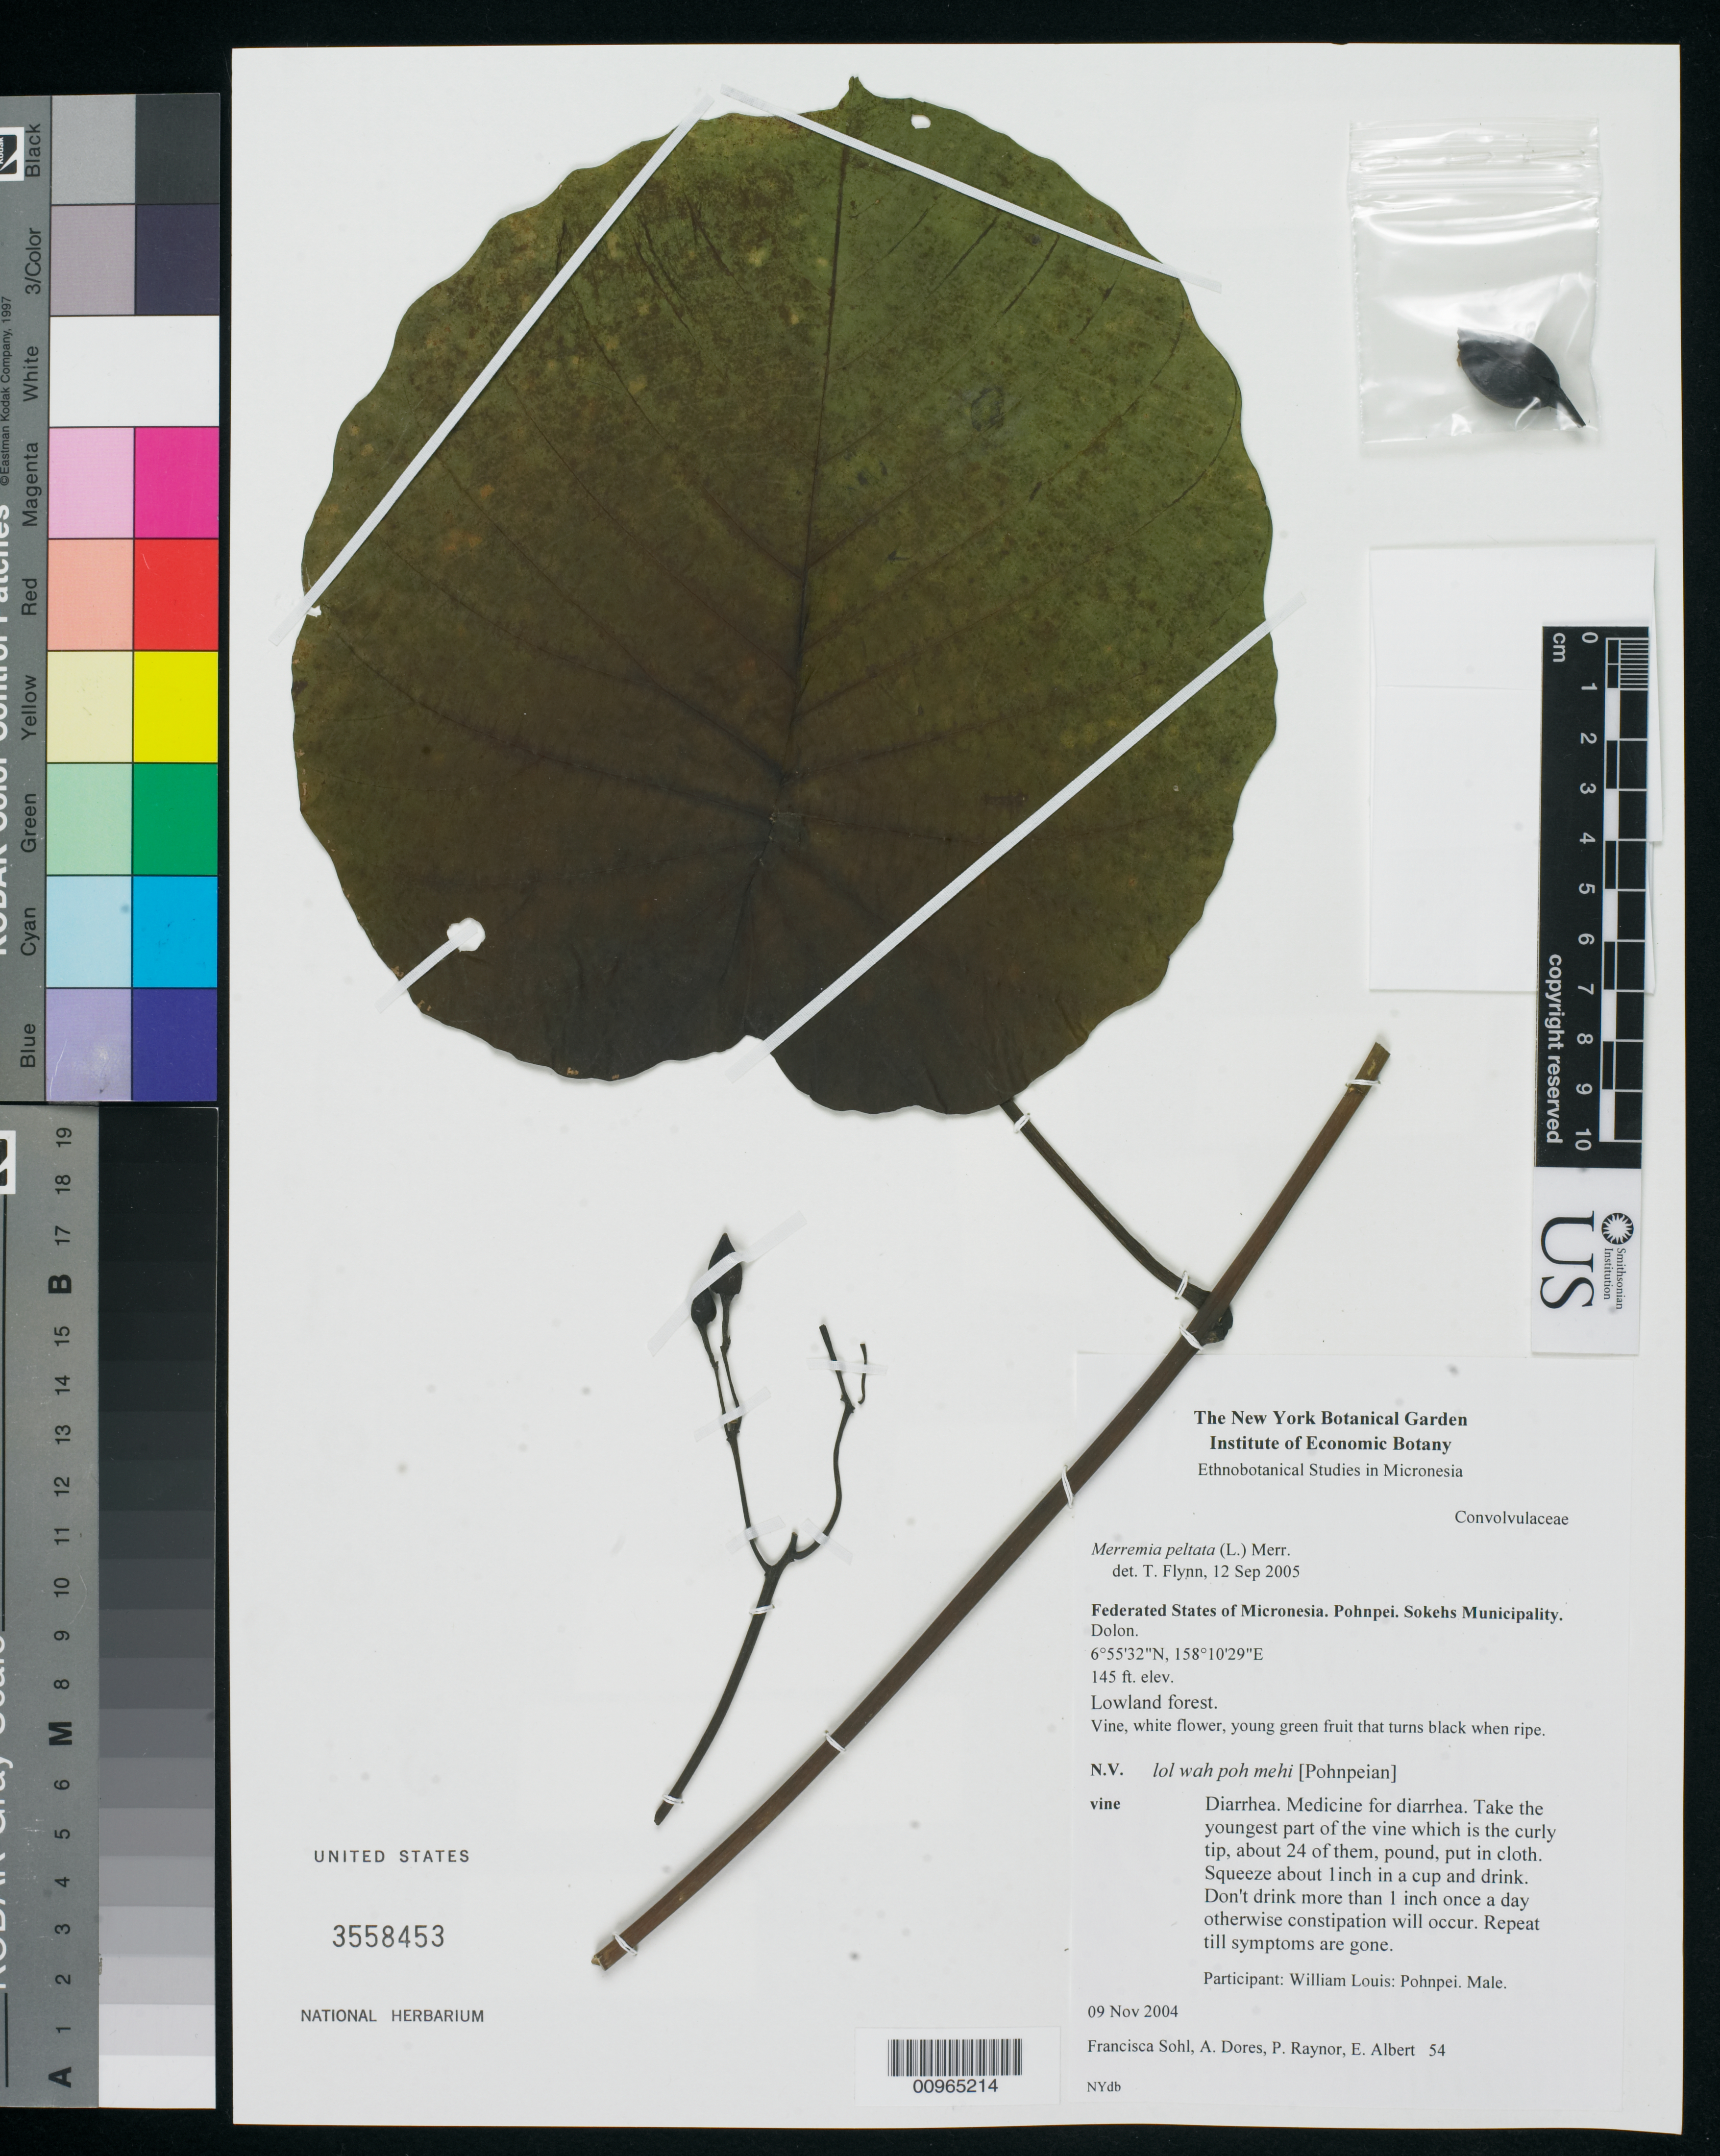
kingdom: Plantae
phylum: Tracheophyta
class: Magnoliopsida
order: Solanales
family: Convolvulaceae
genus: Decalobanthus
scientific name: Decalobanthus peltatus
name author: (L.) A. R. Simões & Staples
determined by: Wagner, W. L., (BOT), Smithsonian Institution - National Museum of Natural History (UNITED STATES)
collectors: F. Sohl, A. Dores, A. Raynor & E. Albert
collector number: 54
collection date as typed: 09 Nov 2004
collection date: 2004-11-09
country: Micronesia, Federated States of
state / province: Pohnpei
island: Pohnpei [Ponape]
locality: Dolon, Sokehs Muncipality, Pohnpei, Micronesia. Lowland forest.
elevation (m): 44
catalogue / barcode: US 3558453